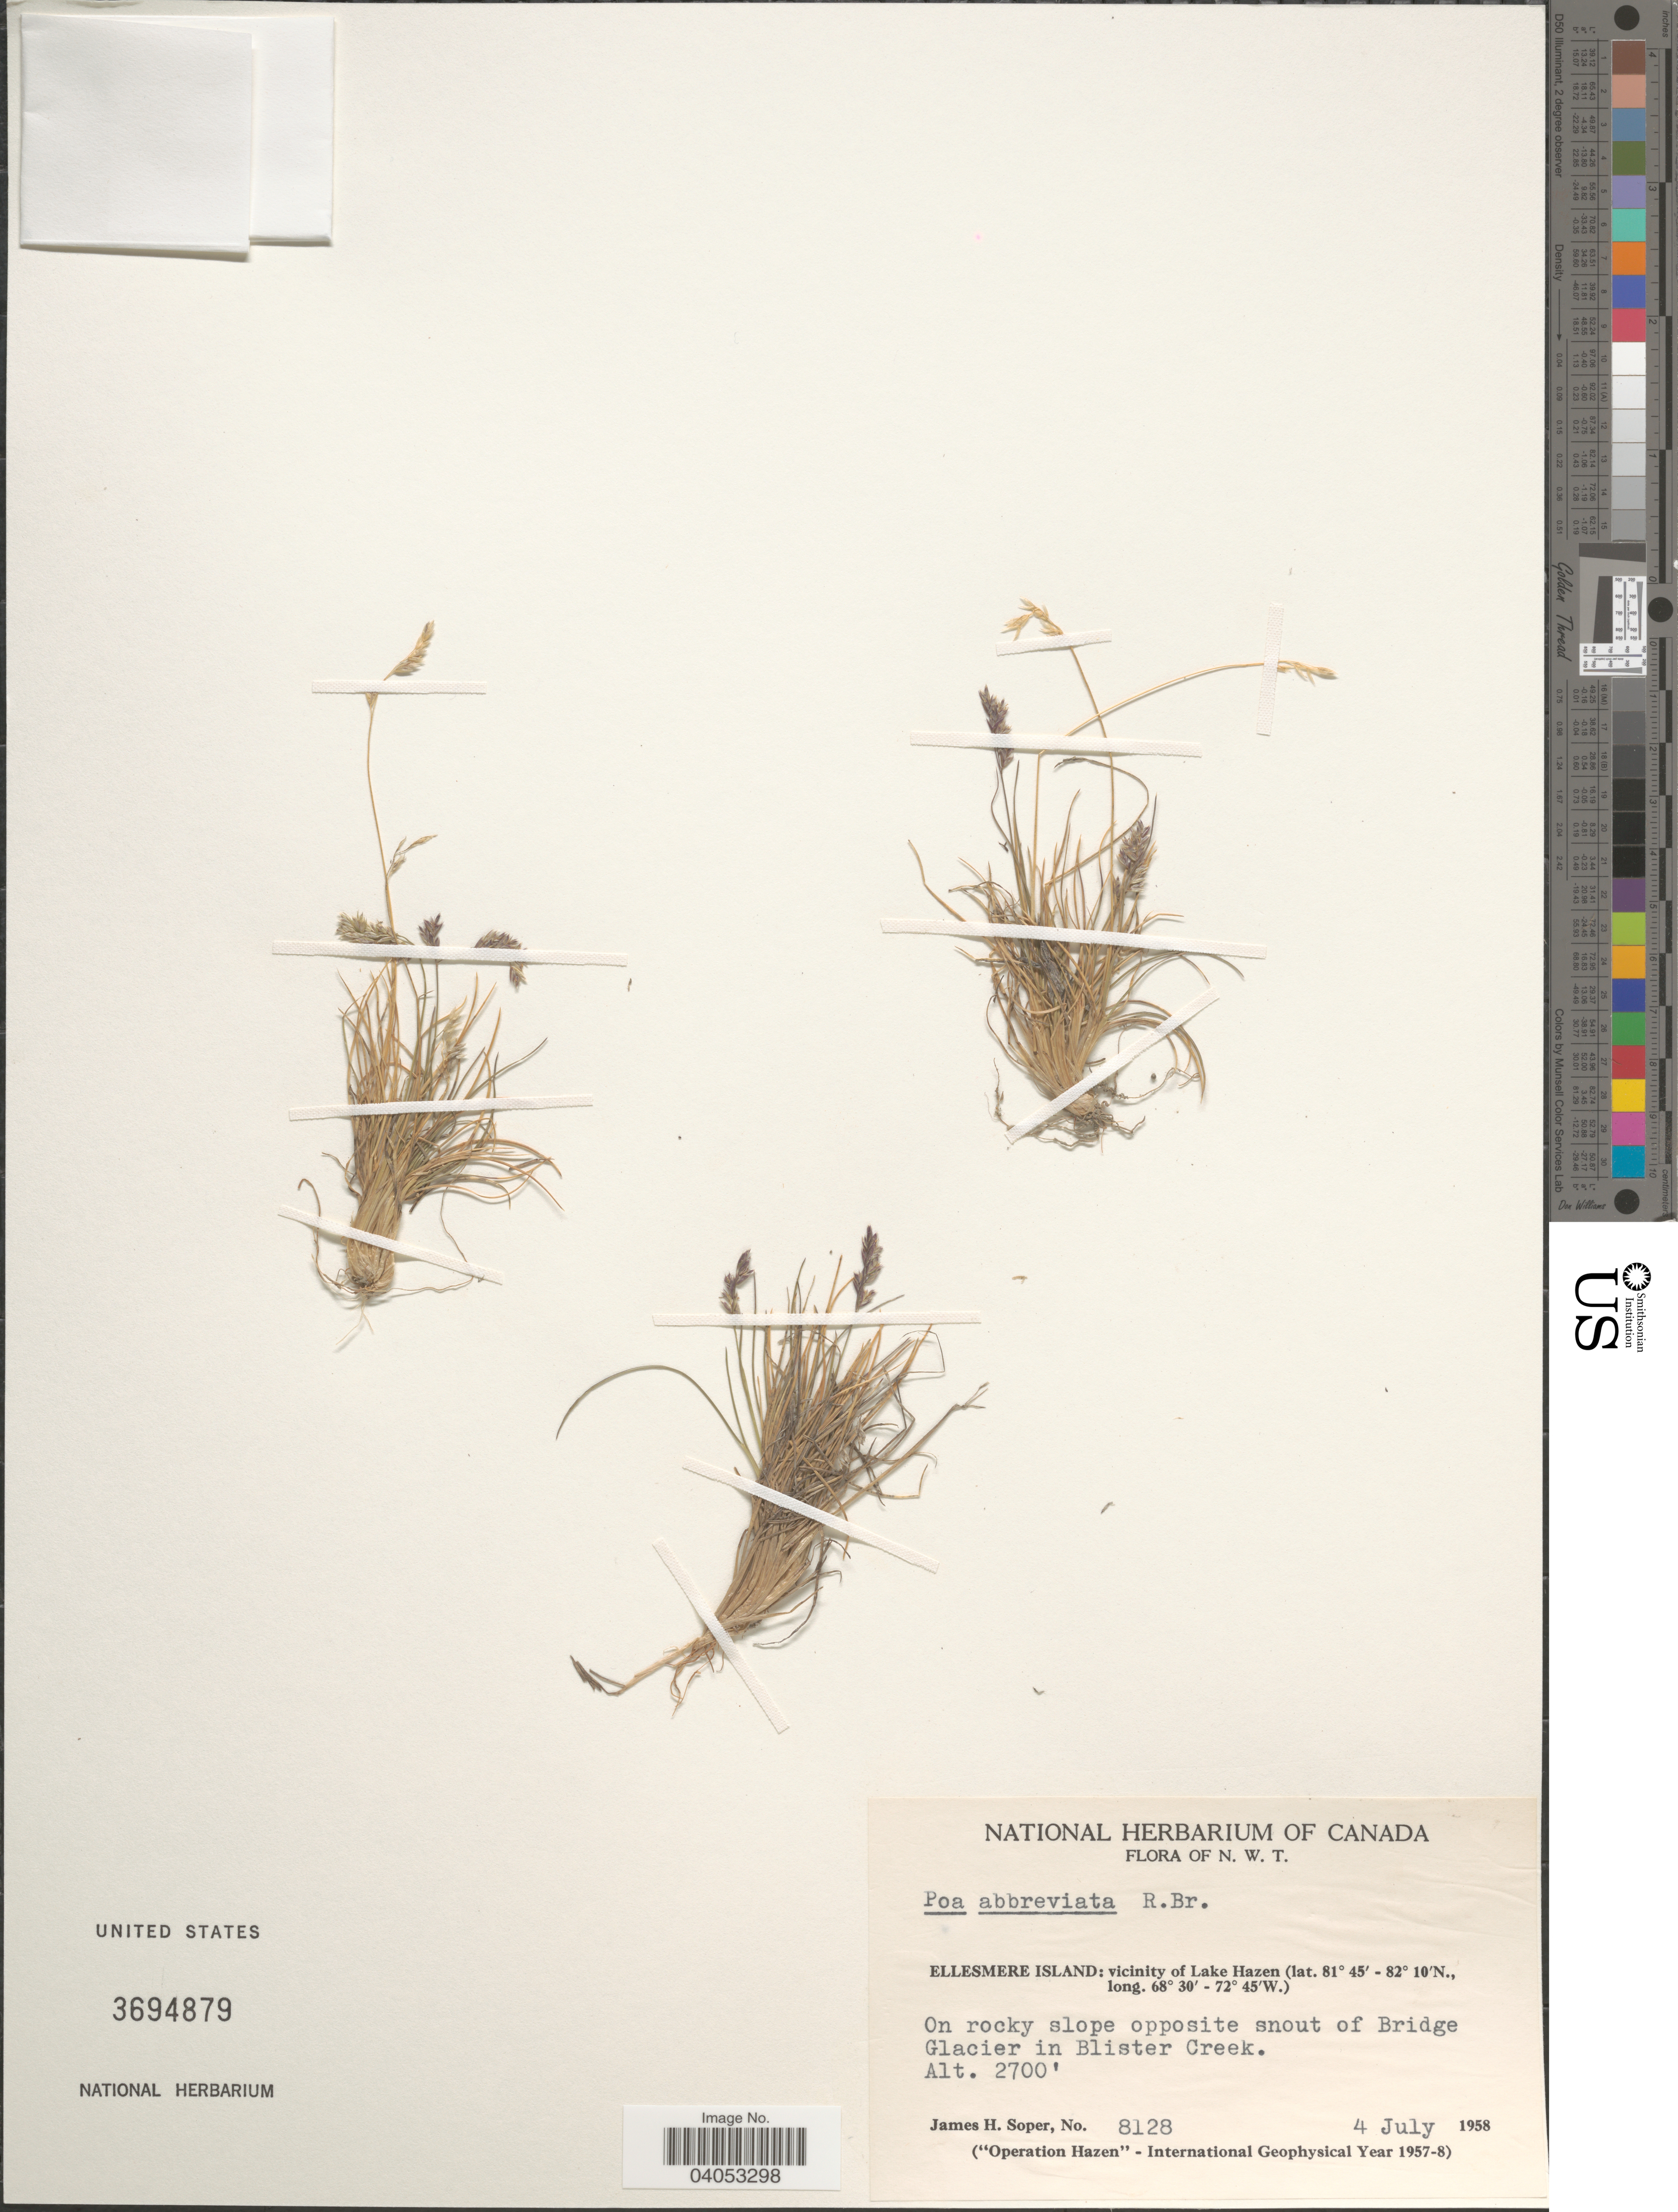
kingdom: Plantae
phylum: Tracheophyta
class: Liliopsida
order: Poales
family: Poaceae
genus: Poa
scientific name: Poa abbreviata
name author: R. Br.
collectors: J. H. Soper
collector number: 8128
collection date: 1958-07-04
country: Canada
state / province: Northwest Territories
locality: N. W. T. Ellesmere Island: vicinity of Lake Hazen. On rocky slope opposite snout of Bridge Glacier in Blister Creek.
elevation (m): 823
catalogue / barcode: US 3694879